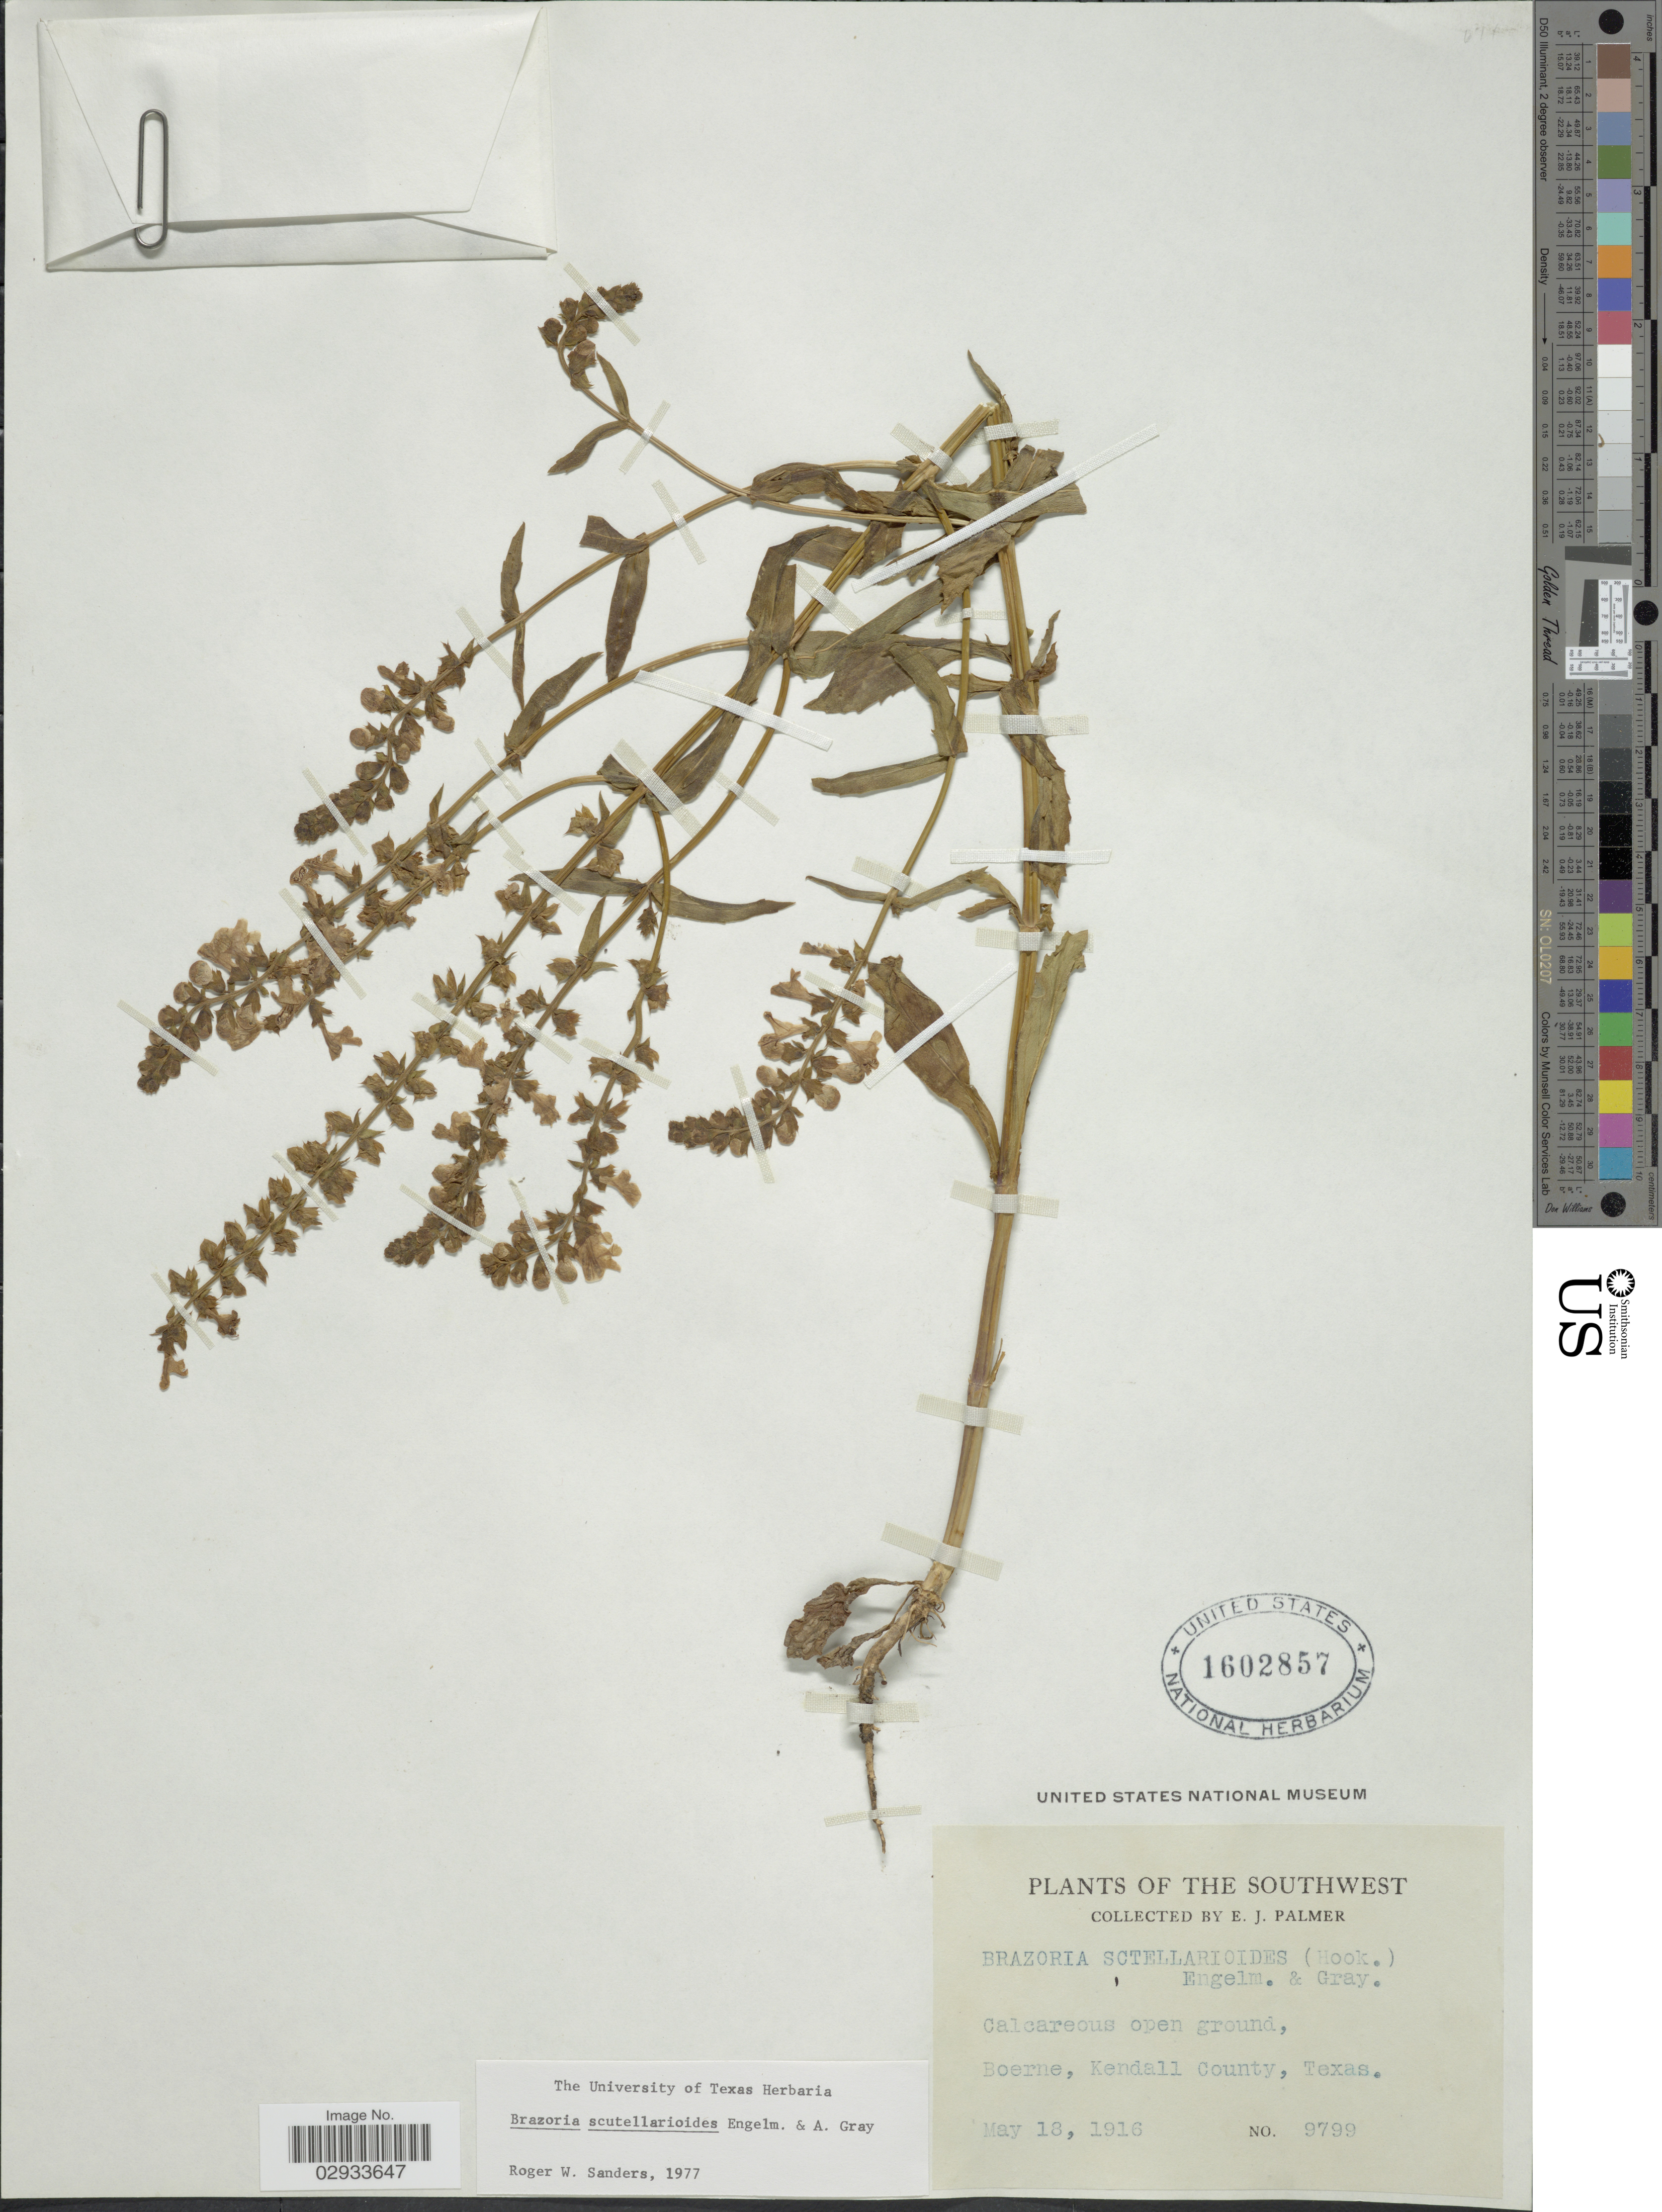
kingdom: Plantae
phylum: Tracheophyta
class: Magnoliopsida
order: Lamiales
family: Lamiaceae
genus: Brazoria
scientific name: Brazoria scutellarioides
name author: Engelm. & A. Gray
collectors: E. J. Palmer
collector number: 9799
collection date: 1916-05-18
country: United States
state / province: Texas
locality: The Southwest, Boerne, Kendall County.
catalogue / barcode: US 1602857